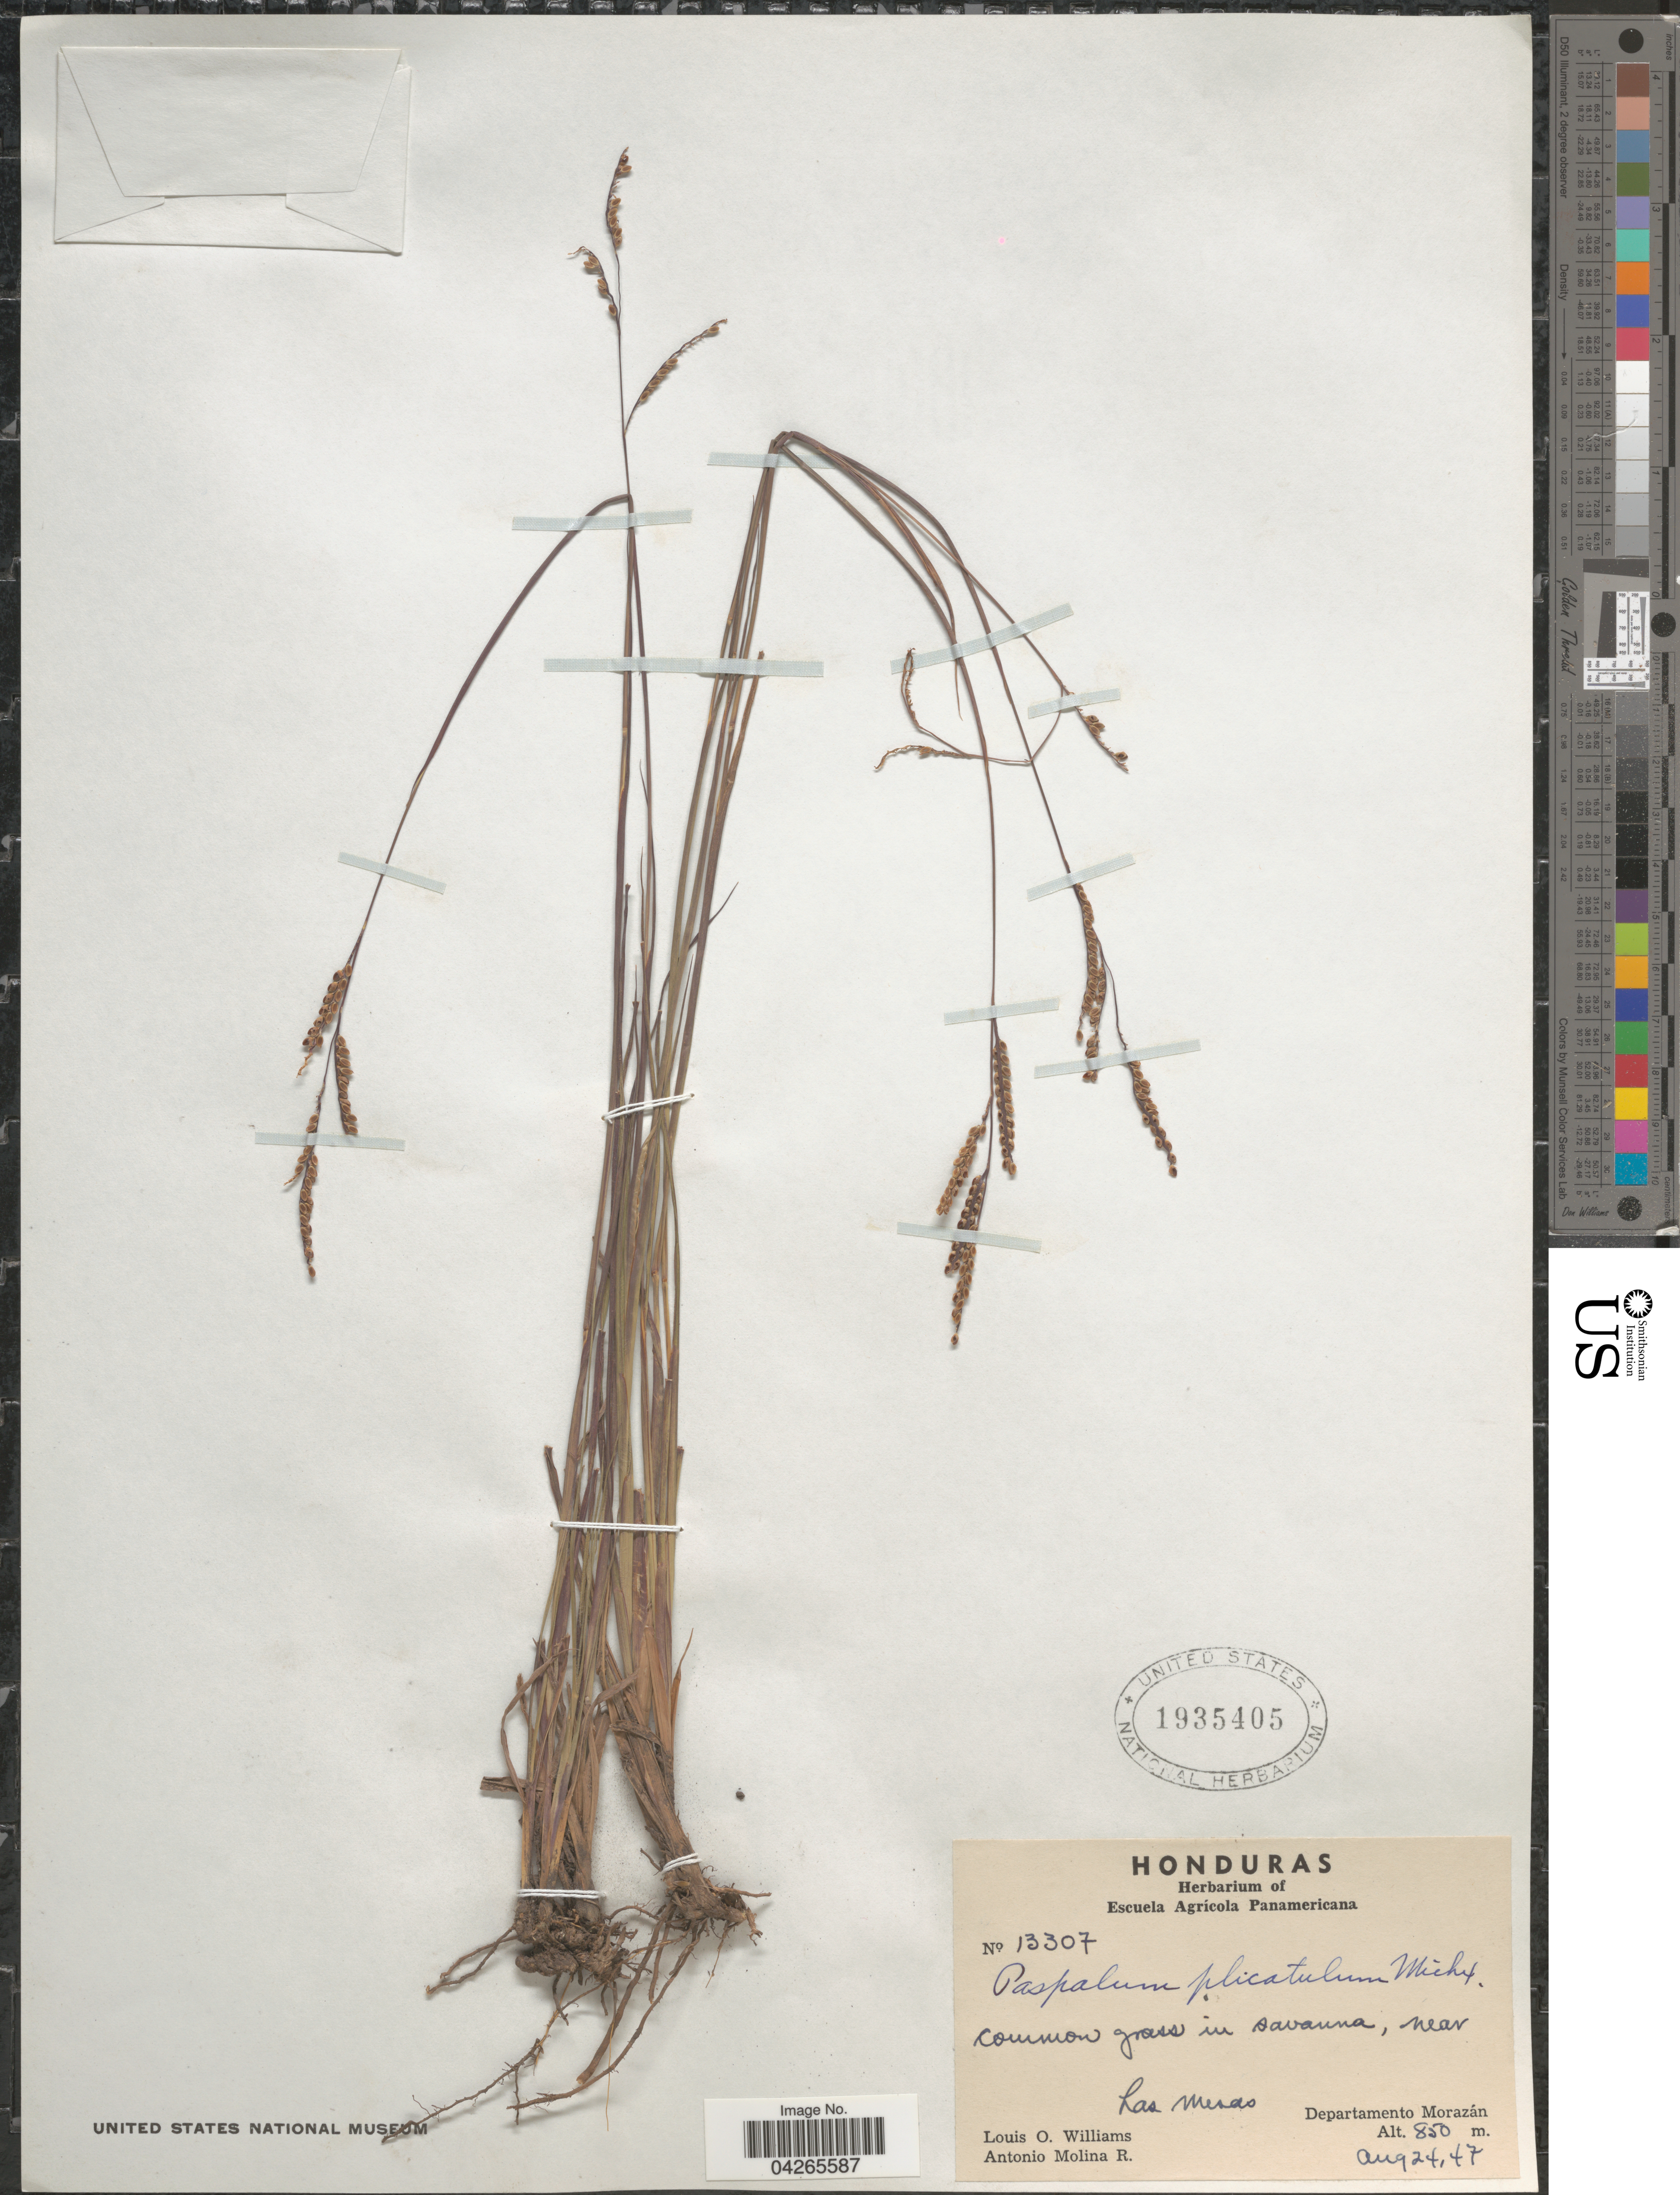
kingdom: Plantae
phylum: Tracheophyta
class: Liliopsida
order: Poales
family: Poaceae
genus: Paspalum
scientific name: Paspalum plicatulum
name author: Michx.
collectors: L. O. Williams & A. Molina R.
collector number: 13307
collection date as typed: Transcribed d/m/y: 24/8/47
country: Honduras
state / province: Fco. Morazán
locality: Near Las Mesas. Departamento Morazán.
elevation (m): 850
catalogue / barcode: US 1935405